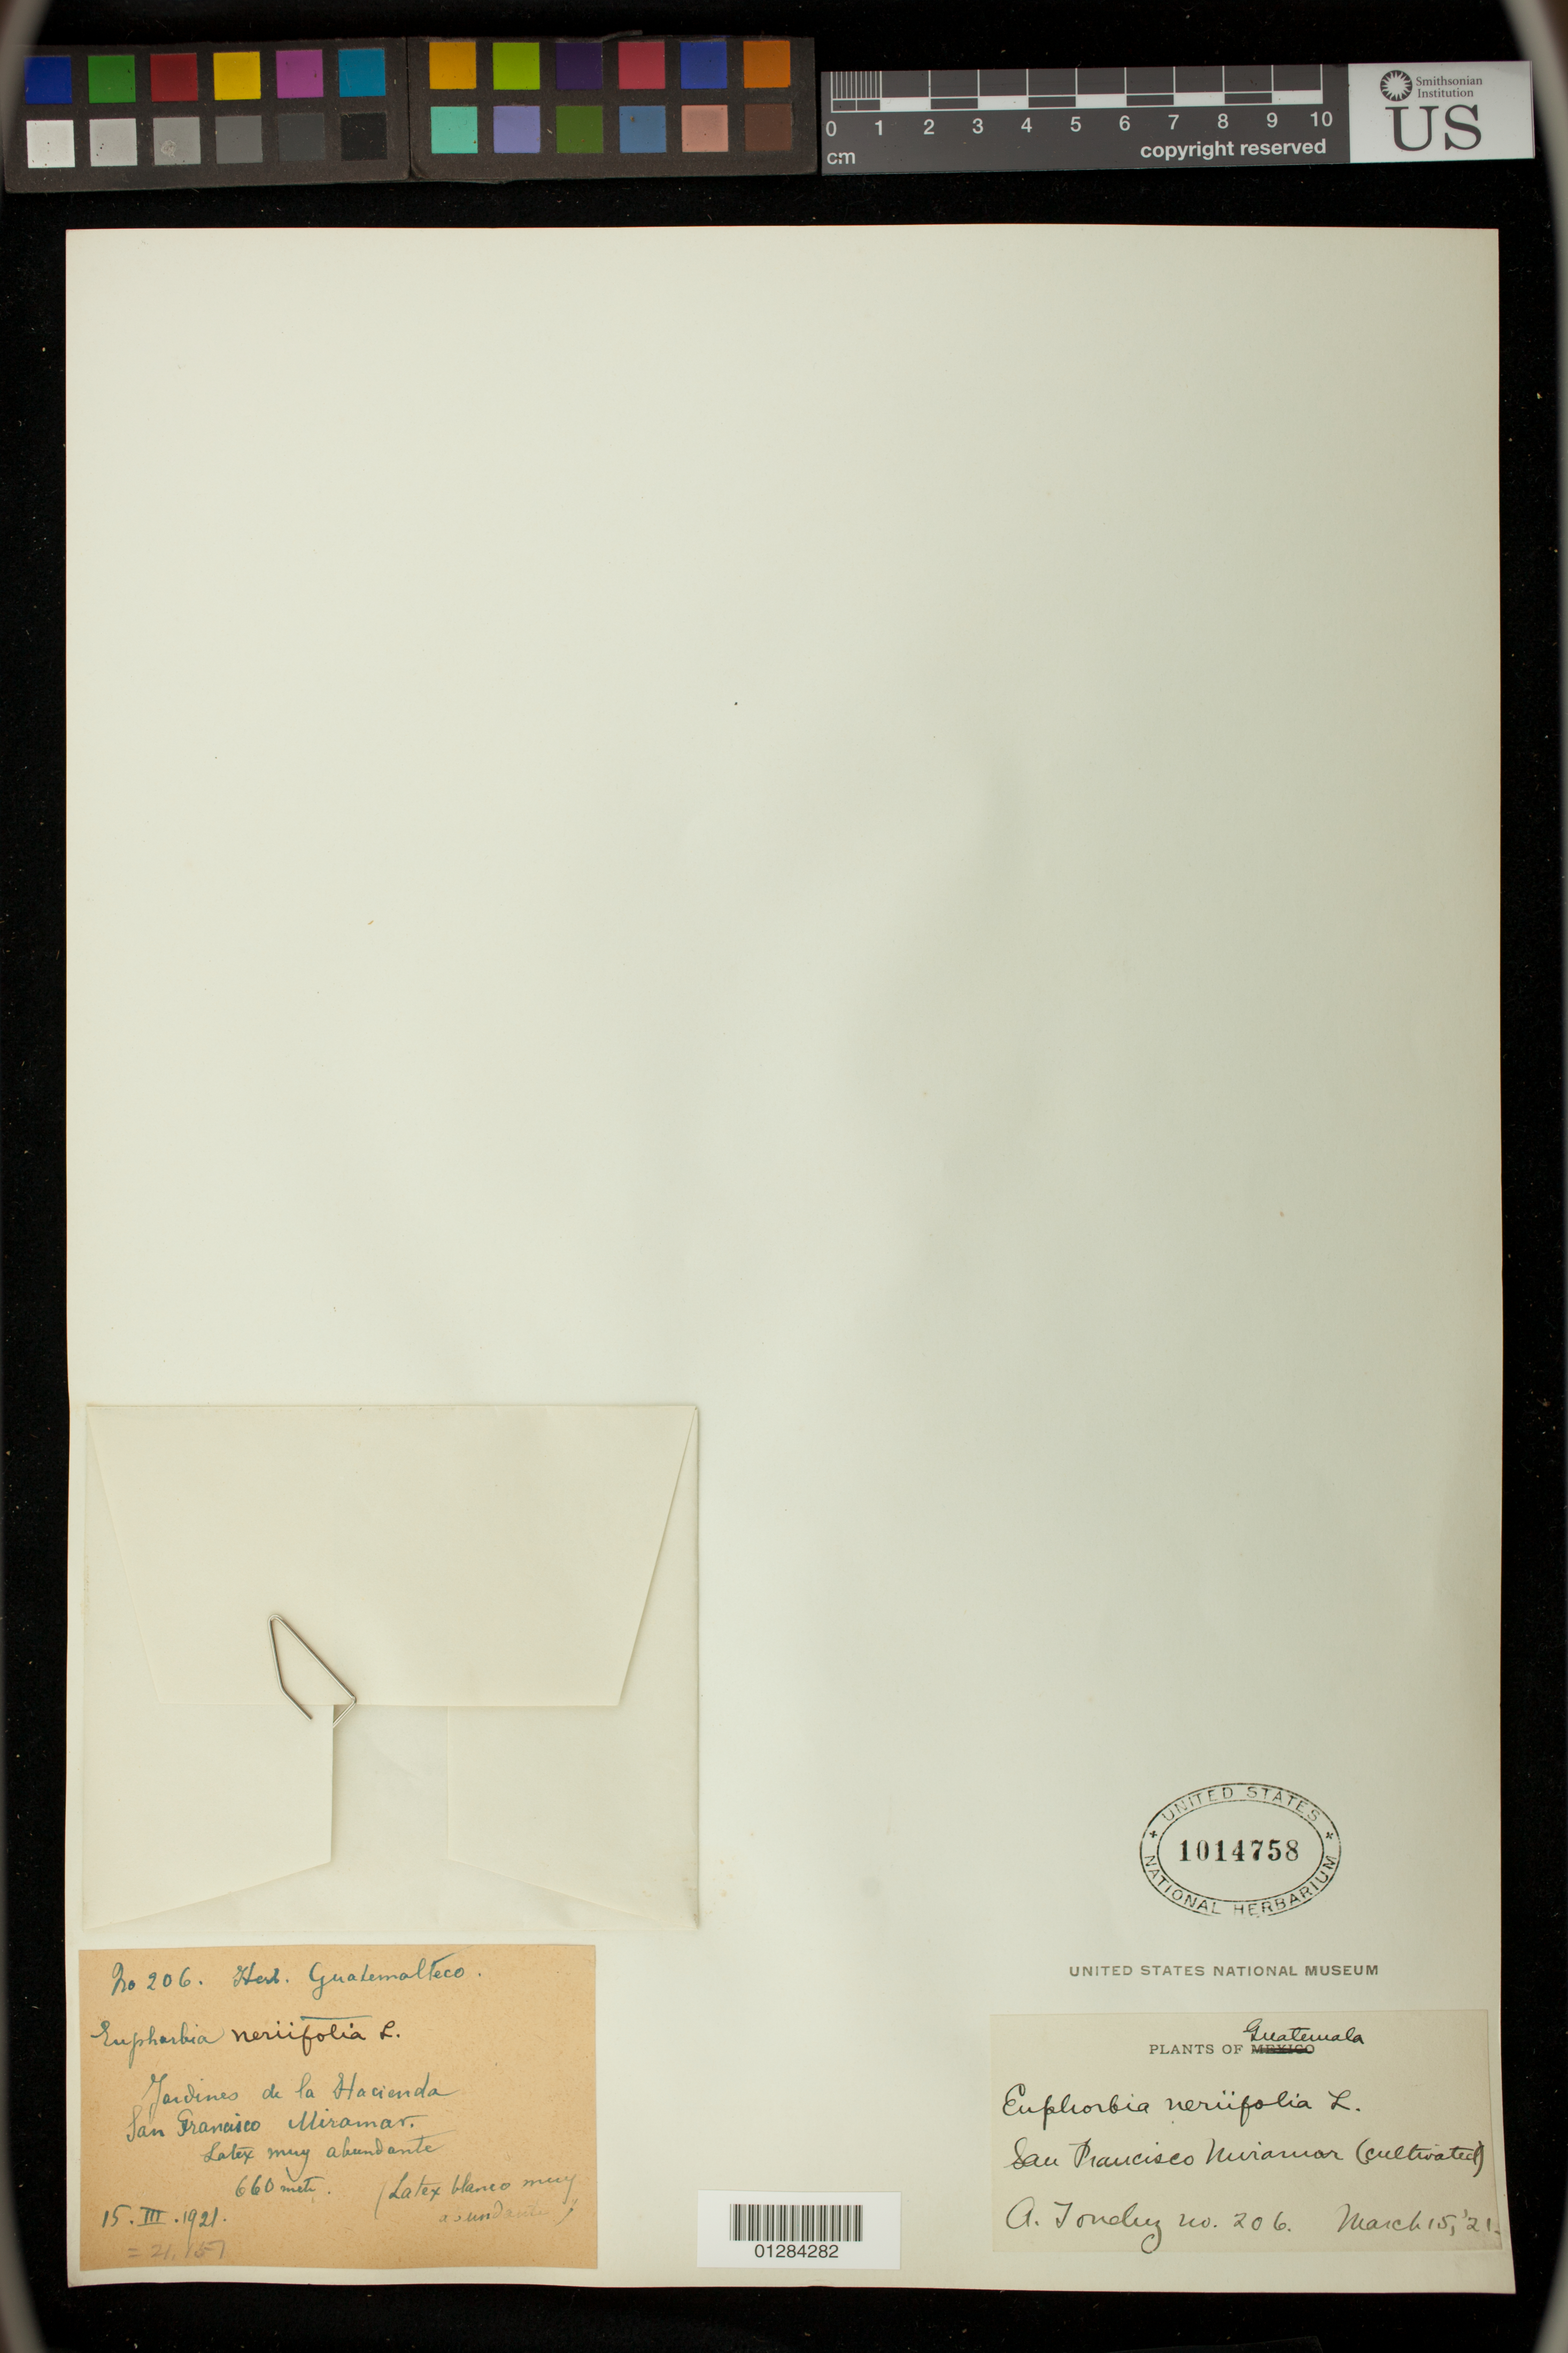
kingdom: Plantae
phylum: Tracheophyta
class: Magnoliopsida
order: Malpighiales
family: Euphorbiaceae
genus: Euphorbia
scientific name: Euphorbia neriifolia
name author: L.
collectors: A. Tonduz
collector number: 206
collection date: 1921-03-15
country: Guatemala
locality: San Francisco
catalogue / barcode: US 1014758